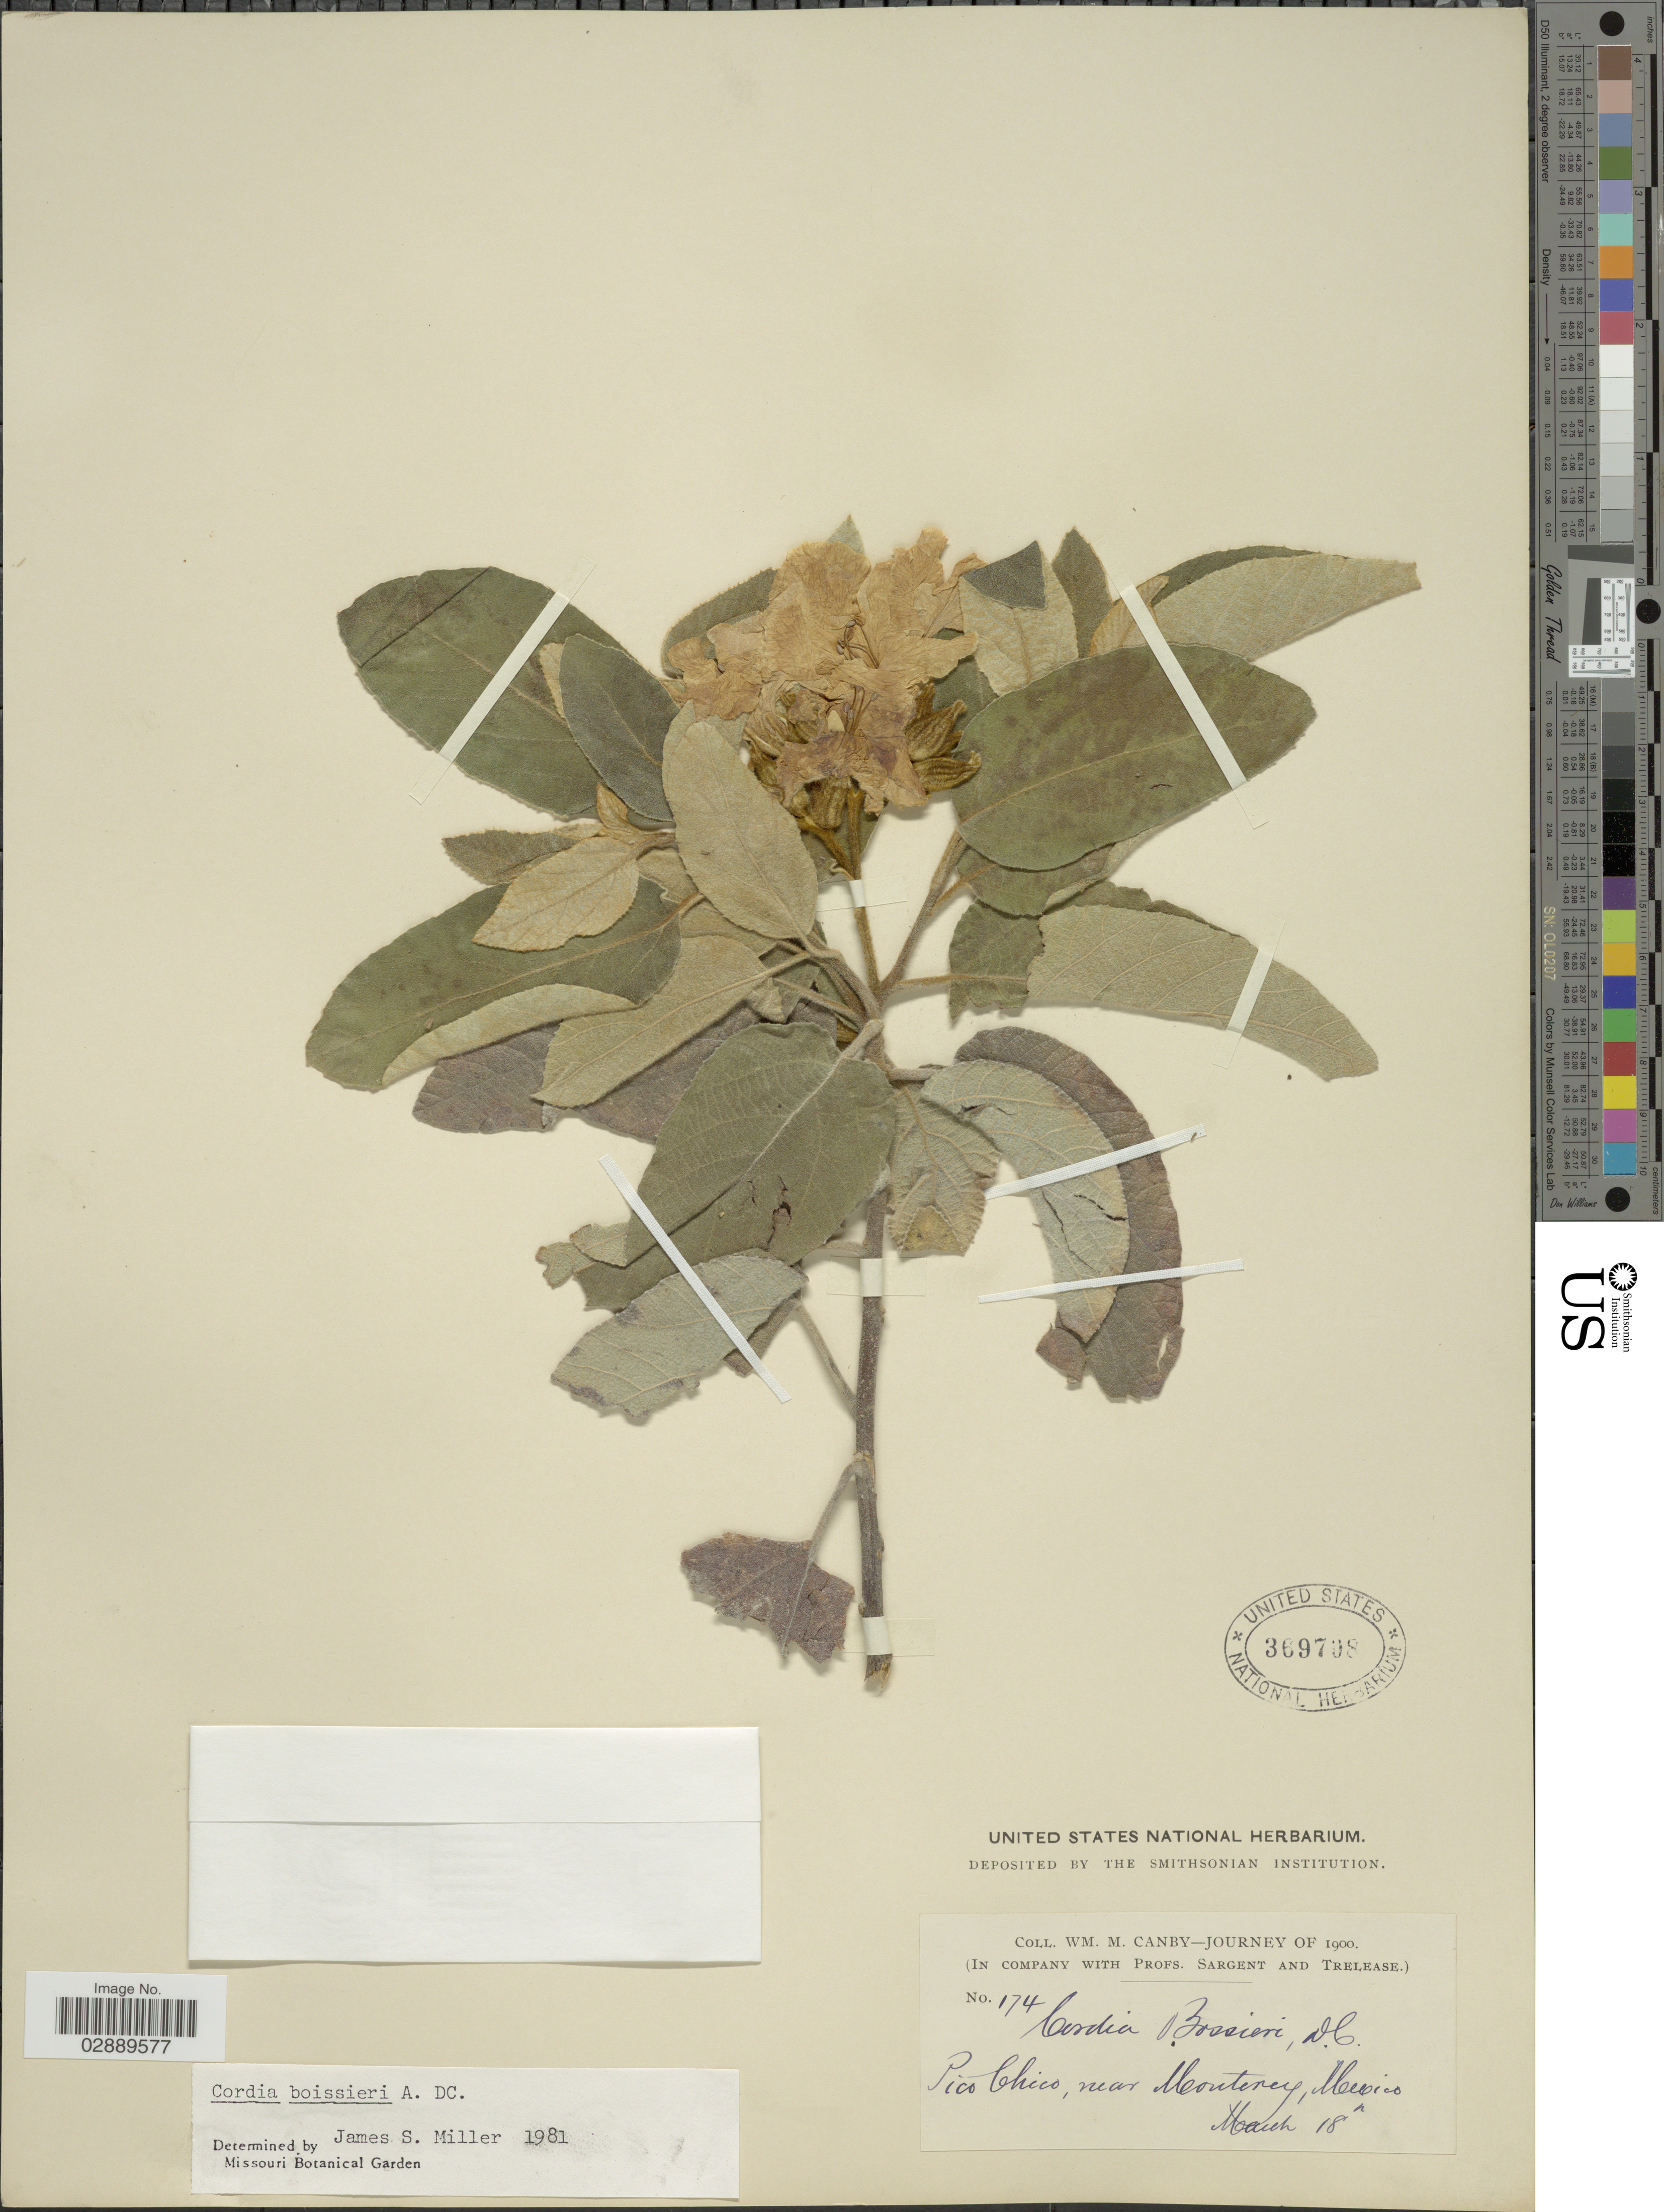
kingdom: Plantae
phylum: Tracheophyta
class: Magnoliopsida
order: Boraginales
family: Cordiaceae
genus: Cordia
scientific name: Cordia boissieri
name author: A. DC.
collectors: W. M. Canby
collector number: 174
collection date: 1900-03-18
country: Mexico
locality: Pico Chico, near Monterey.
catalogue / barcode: US 369708